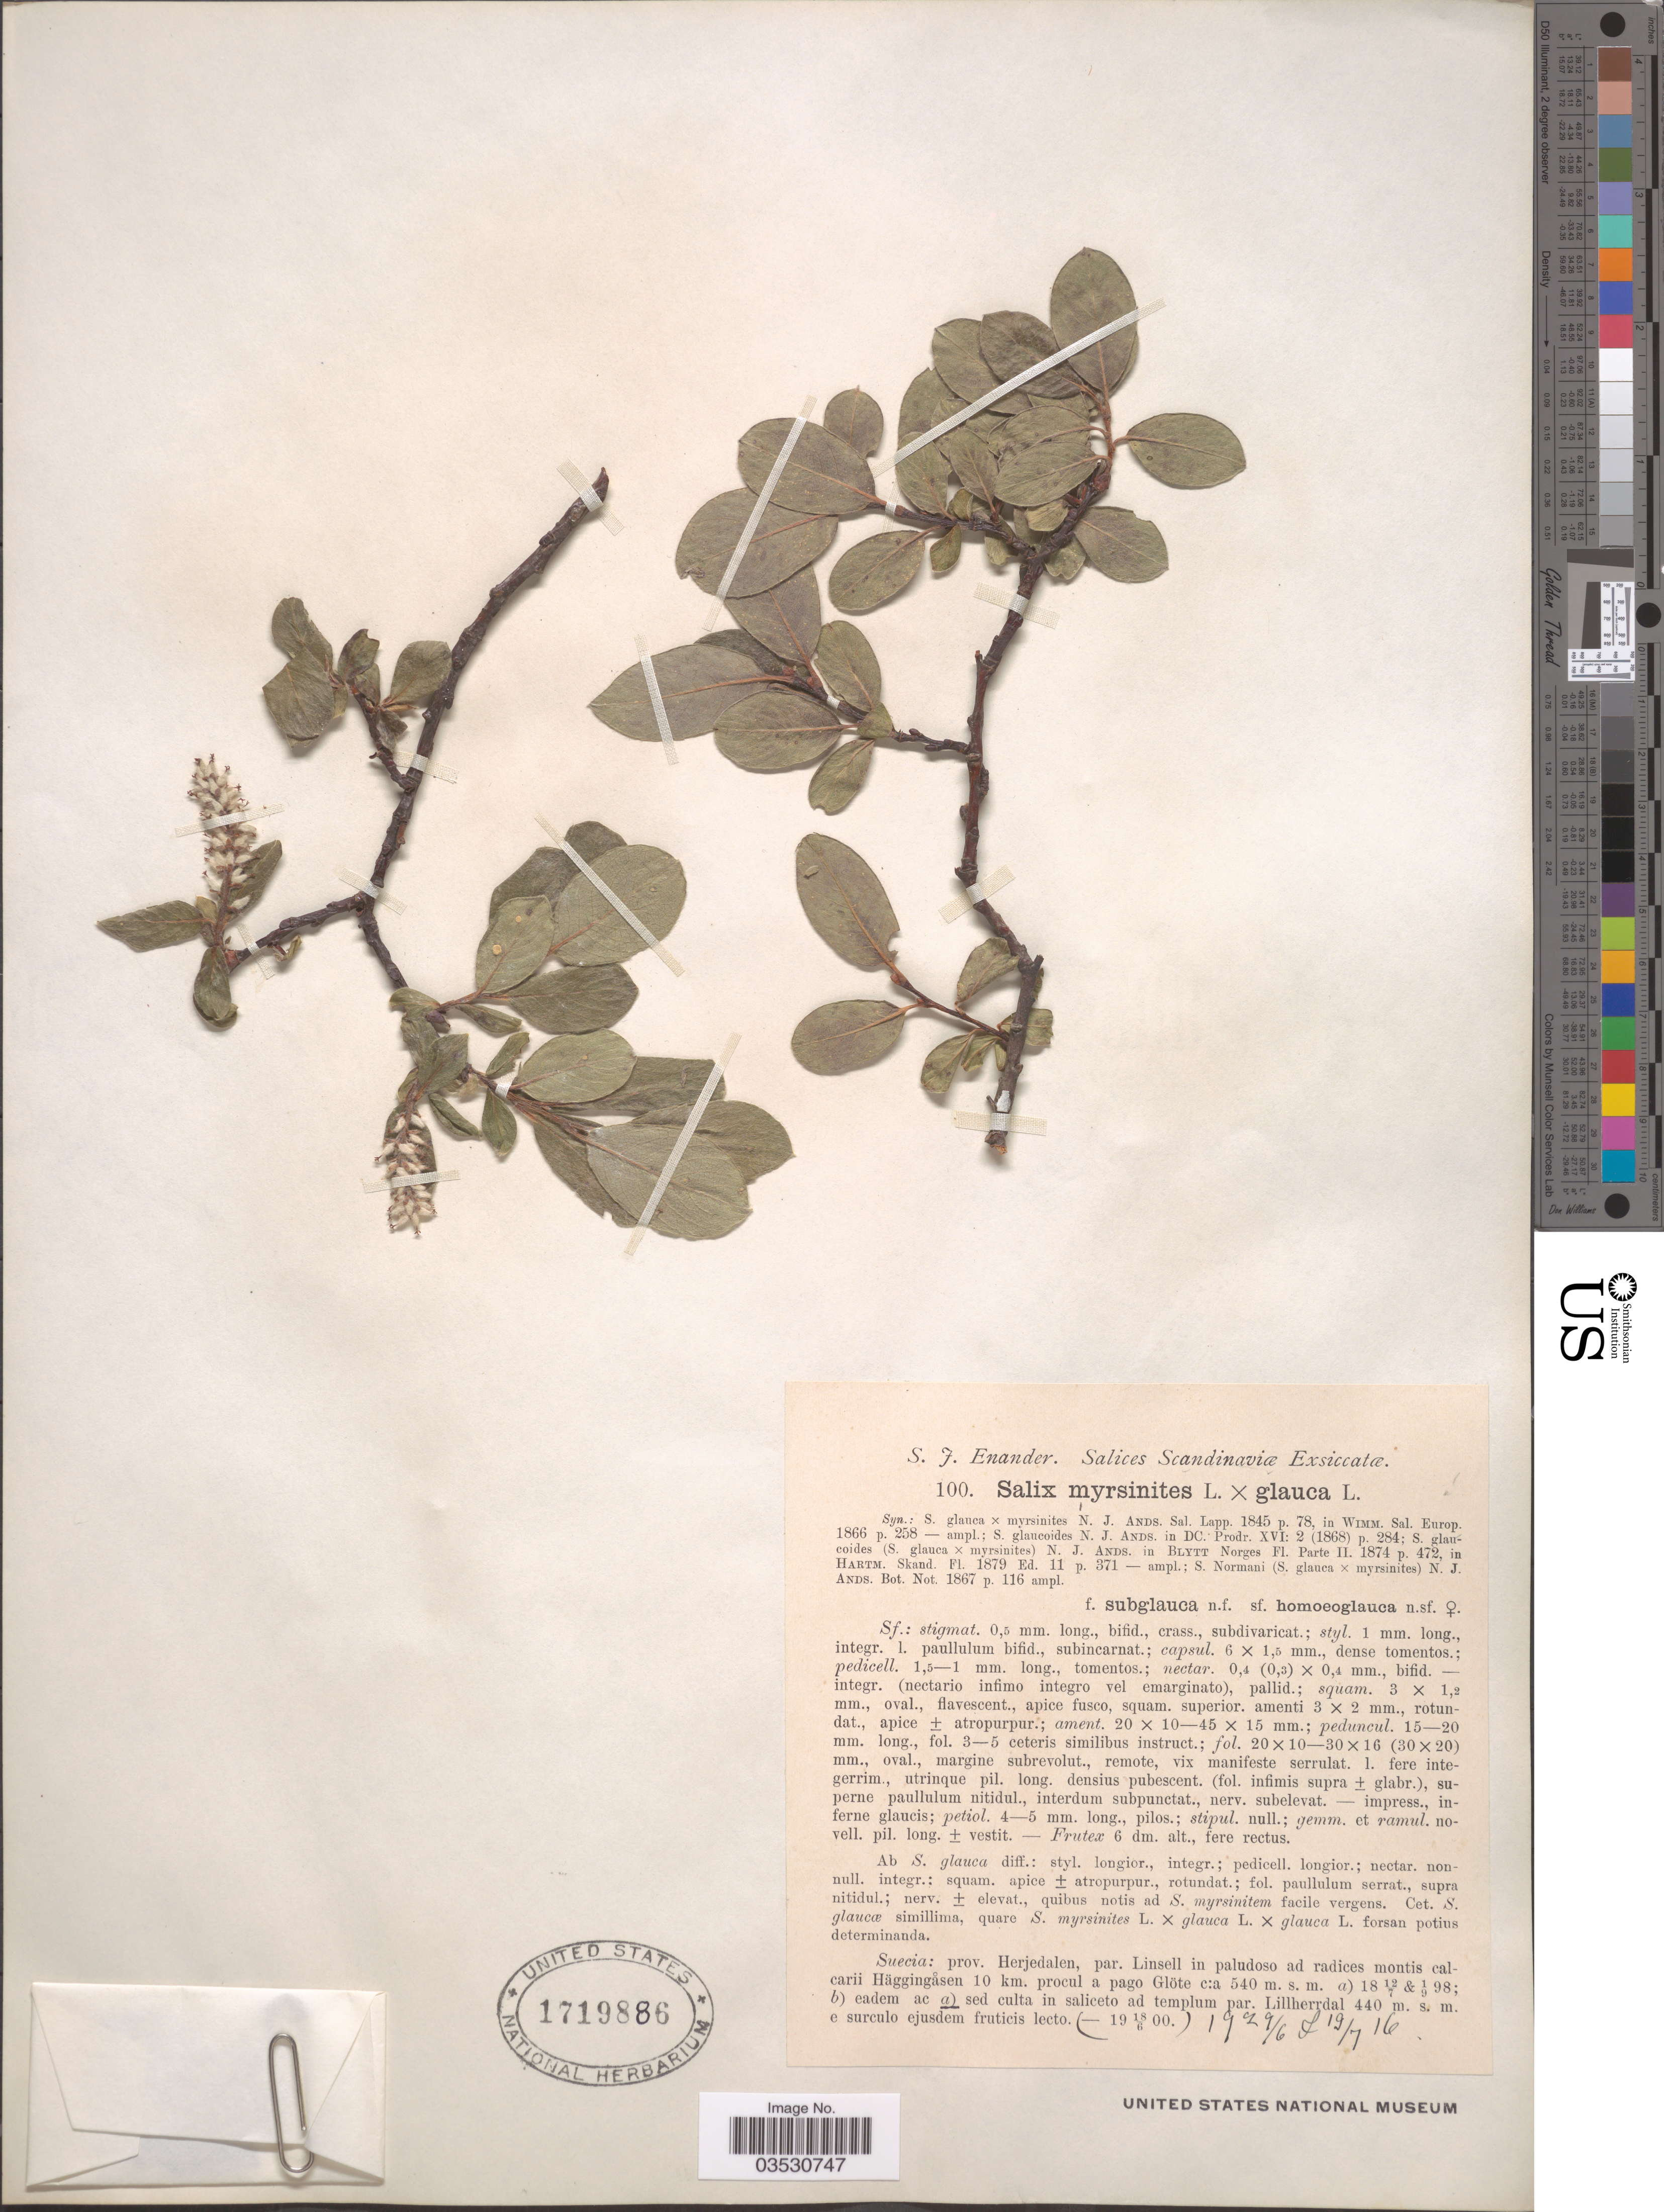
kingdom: Plantae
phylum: Tracheophyta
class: Magnoliopsida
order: Malpighiales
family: Salicaceae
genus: Salix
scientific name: Salix myrsinites x S. glauca L.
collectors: S. Enander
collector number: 100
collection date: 1898-07-12/1898-09-01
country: Sweden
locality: Suecia: prov. Herjedalen, par. Linsell in paludoso ad radices montis calcarii Häggingåsen 10 km. procul a pago Glöte. Lillherrdal.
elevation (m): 440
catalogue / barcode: US 1719886